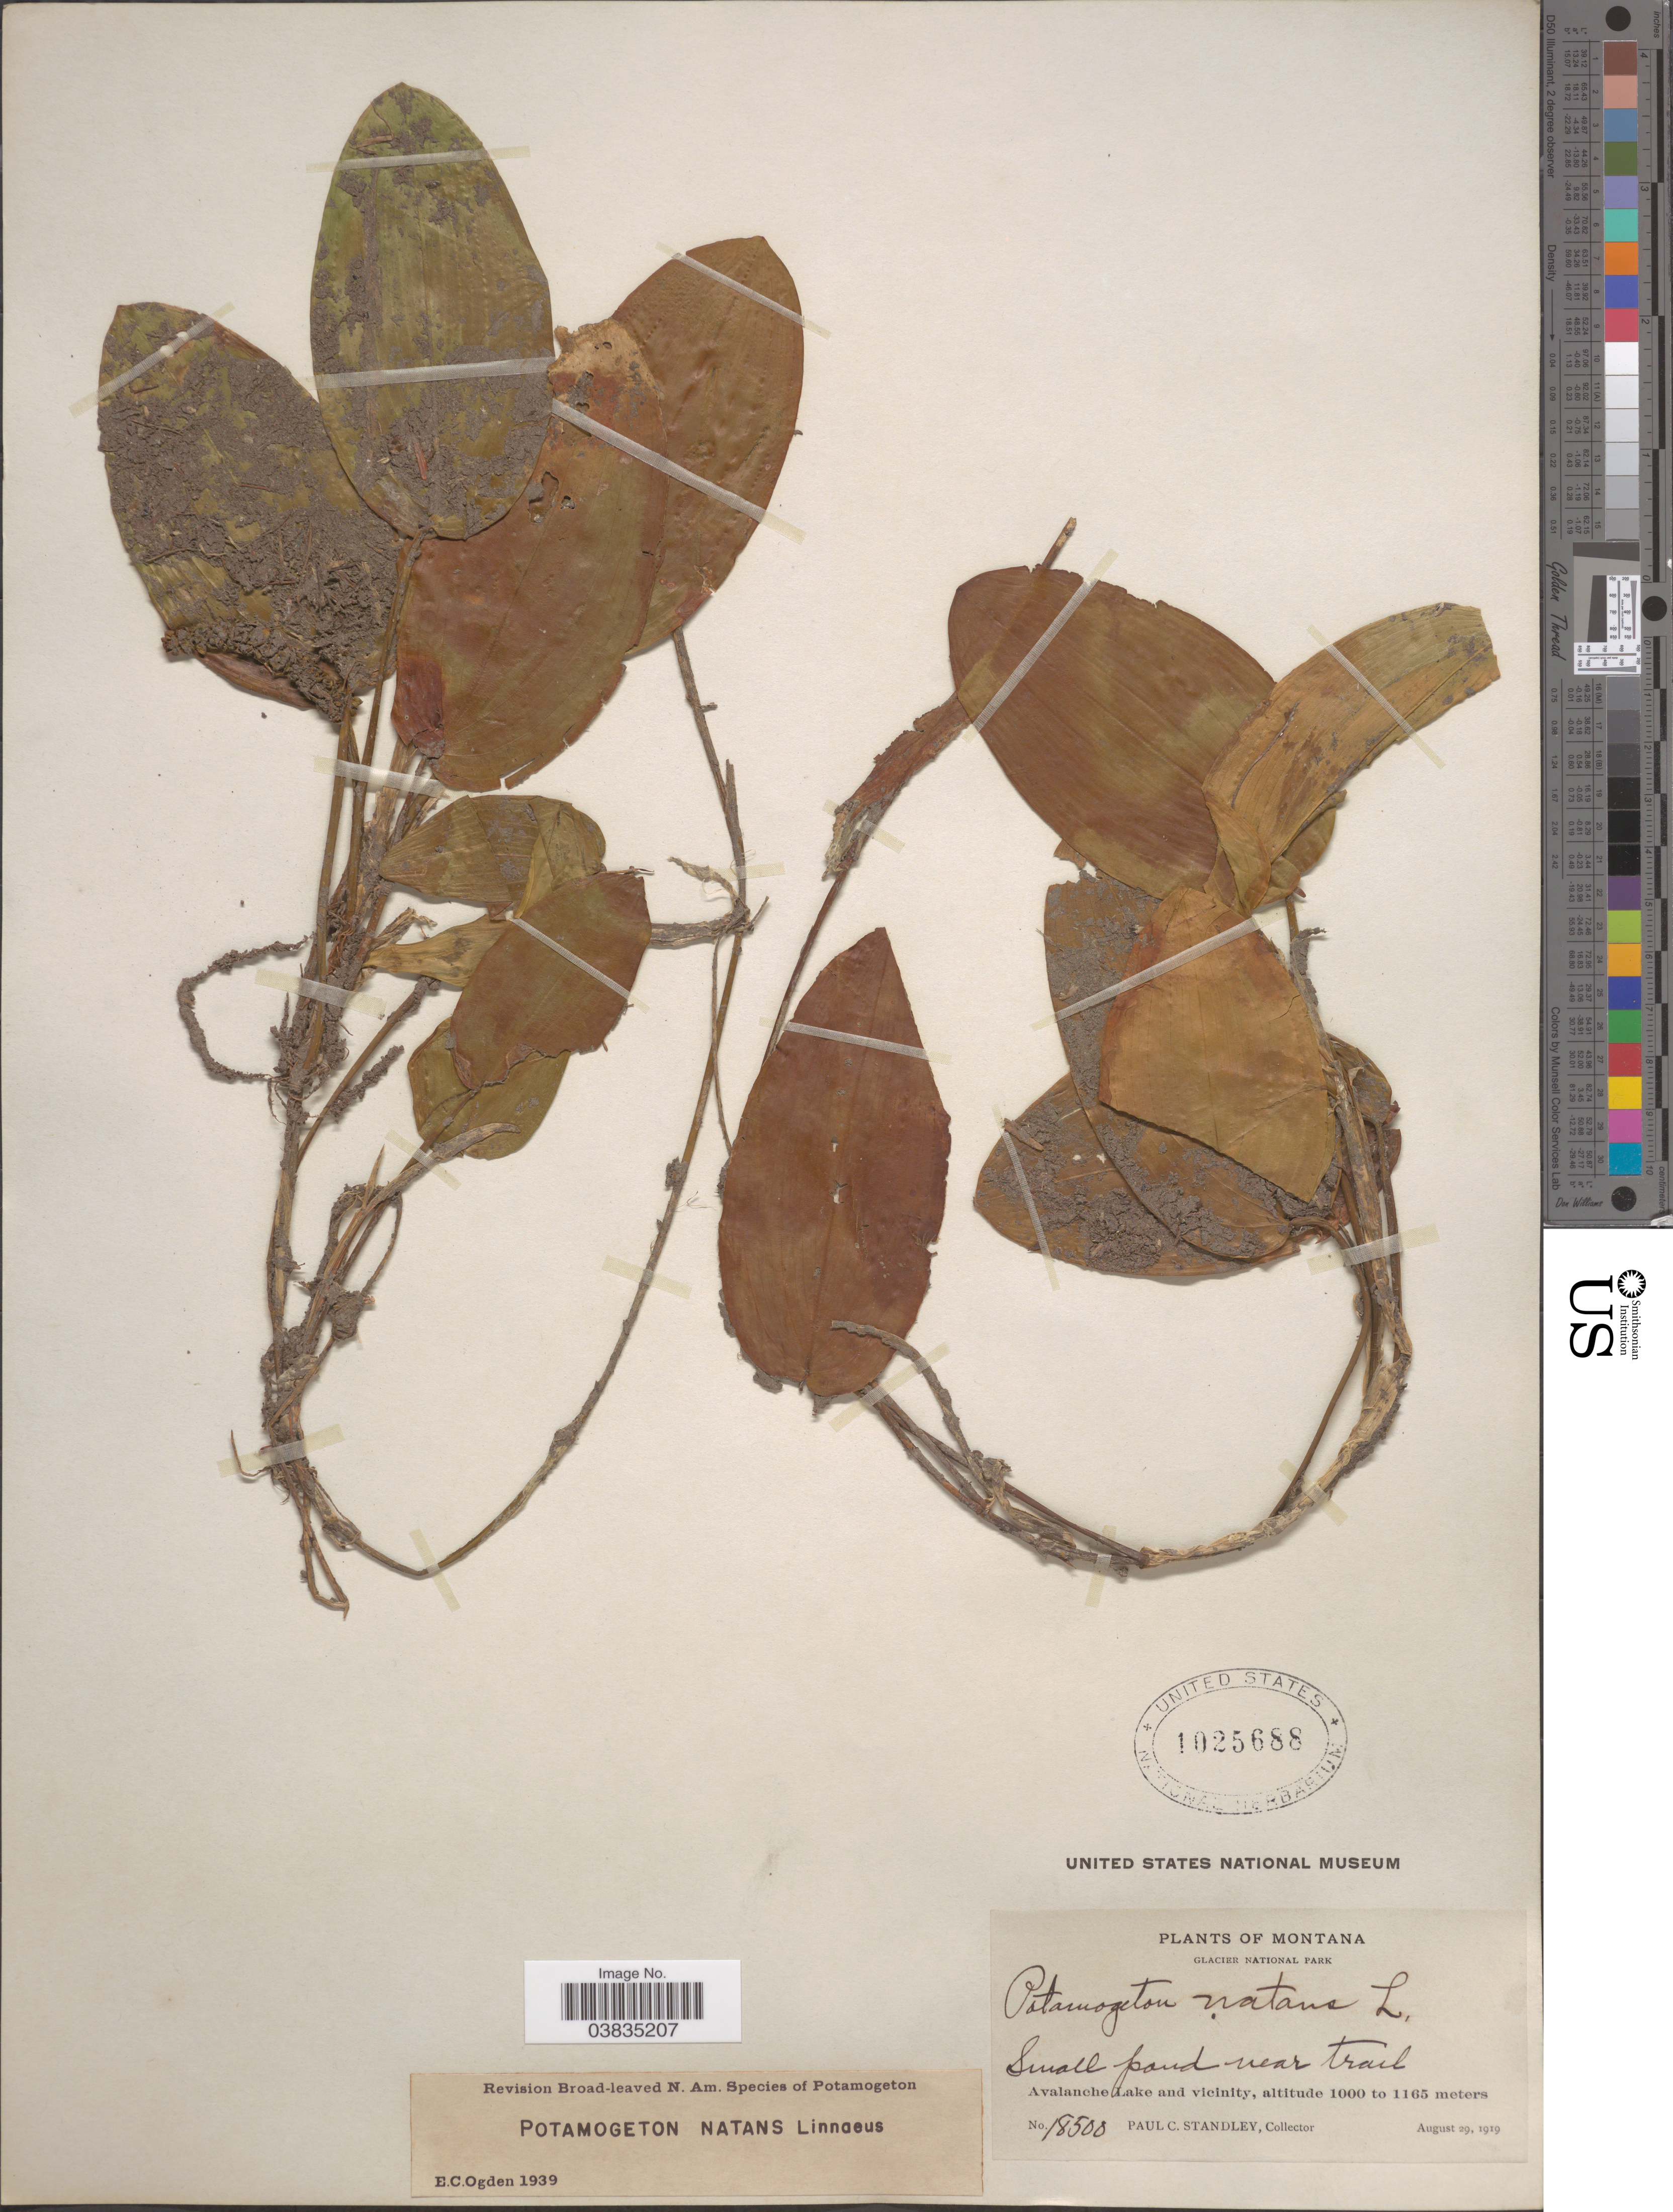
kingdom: Plantae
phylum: Tracheophyta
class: Liliopsida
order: Alismatales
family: Potamogetonaceae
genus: Potamogeton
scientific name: Potamogeton natans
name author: L.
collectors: P. C. Standley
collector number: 18500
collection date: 1919-08-29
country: United States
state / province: Montana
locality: Glacier National Park. Near trail. Avalanche Lake and vicinity.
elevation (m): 1000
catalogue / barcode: US 1025688